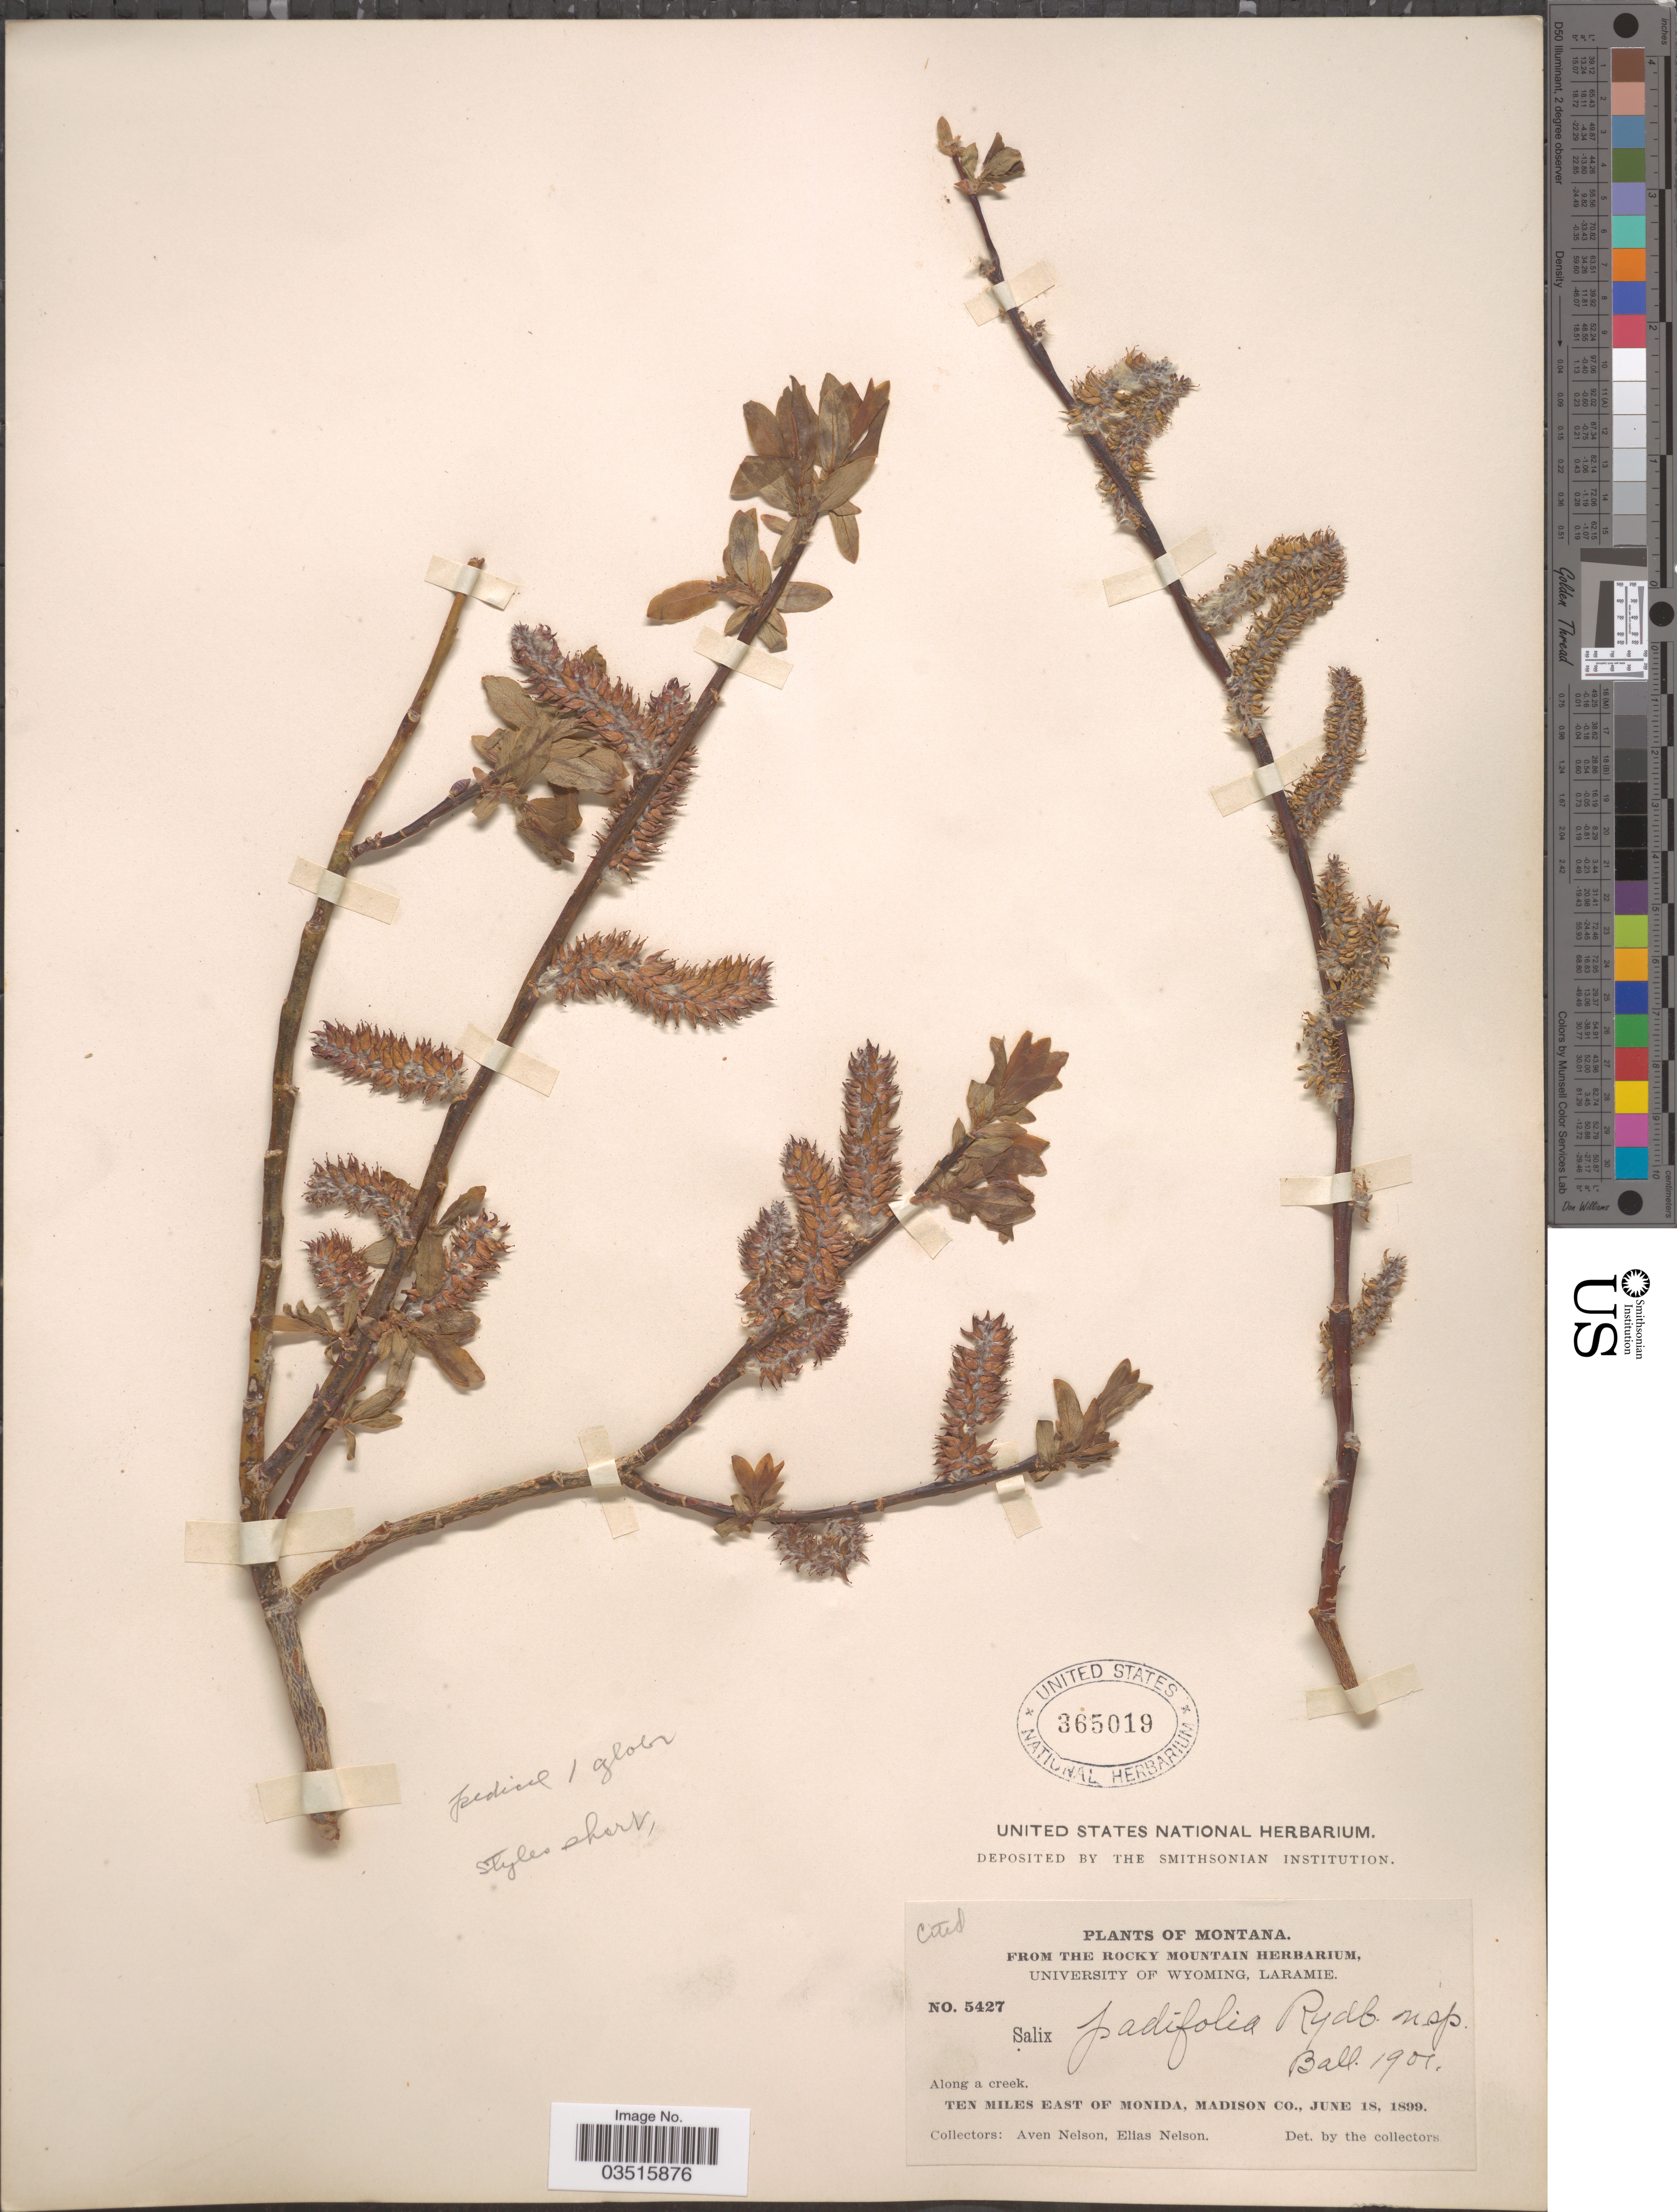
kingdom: Plantae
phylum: Tracheophyta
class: Magnoliopsida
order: Malpighiales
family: Salicaceae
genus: Salix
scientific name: Salix monticola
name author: Bebb.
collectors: A. Nelson & E. Nelson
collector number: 5427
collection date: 1899-06-18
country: United States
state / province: Montana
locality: Along a creek. Ten miles east of Monida, Madison Co.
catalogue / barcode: US 365019